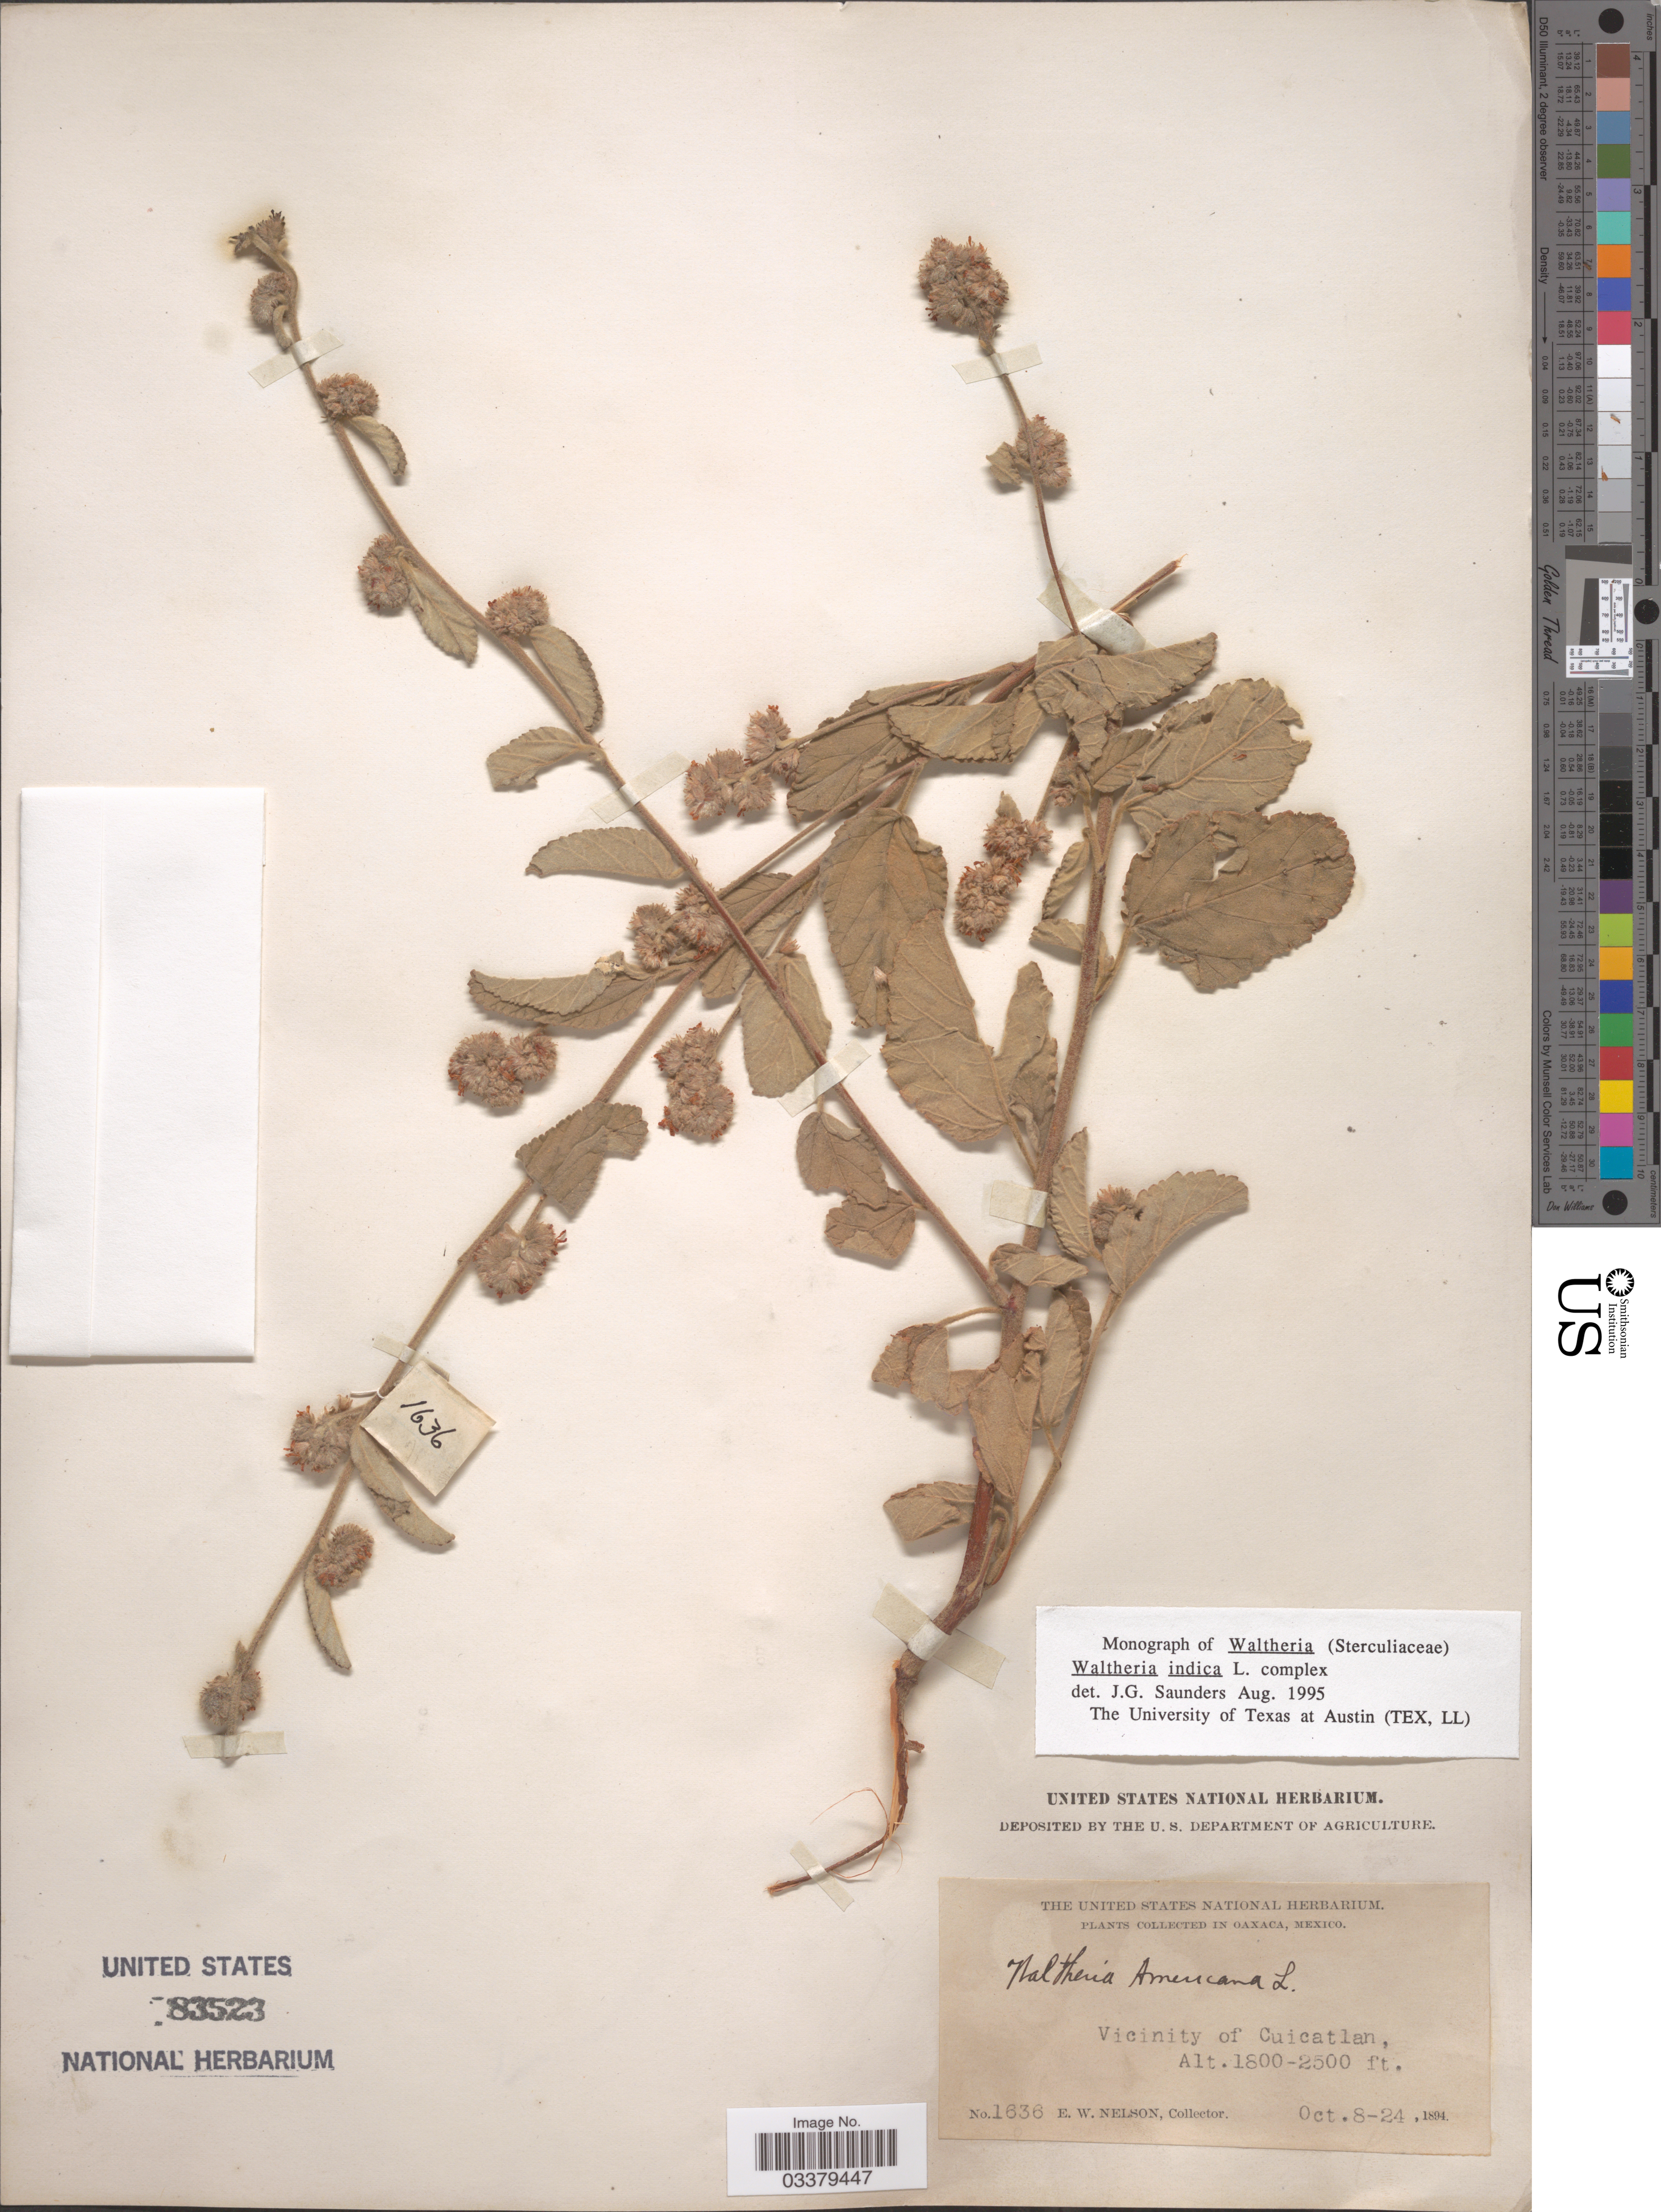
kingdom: Plantae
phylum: Tracheophyta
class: Magnoliopsida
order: Malvales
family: Malvaceae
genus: Waltheria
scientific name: Waltheria indica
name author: L.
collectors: E. W. Nelson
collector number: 1636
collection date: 1894-10-08/1894-10-24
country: Mexico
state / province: Oaxaca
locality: Vicinity of Cuicatlan.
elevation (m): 549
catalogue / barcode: US 83523